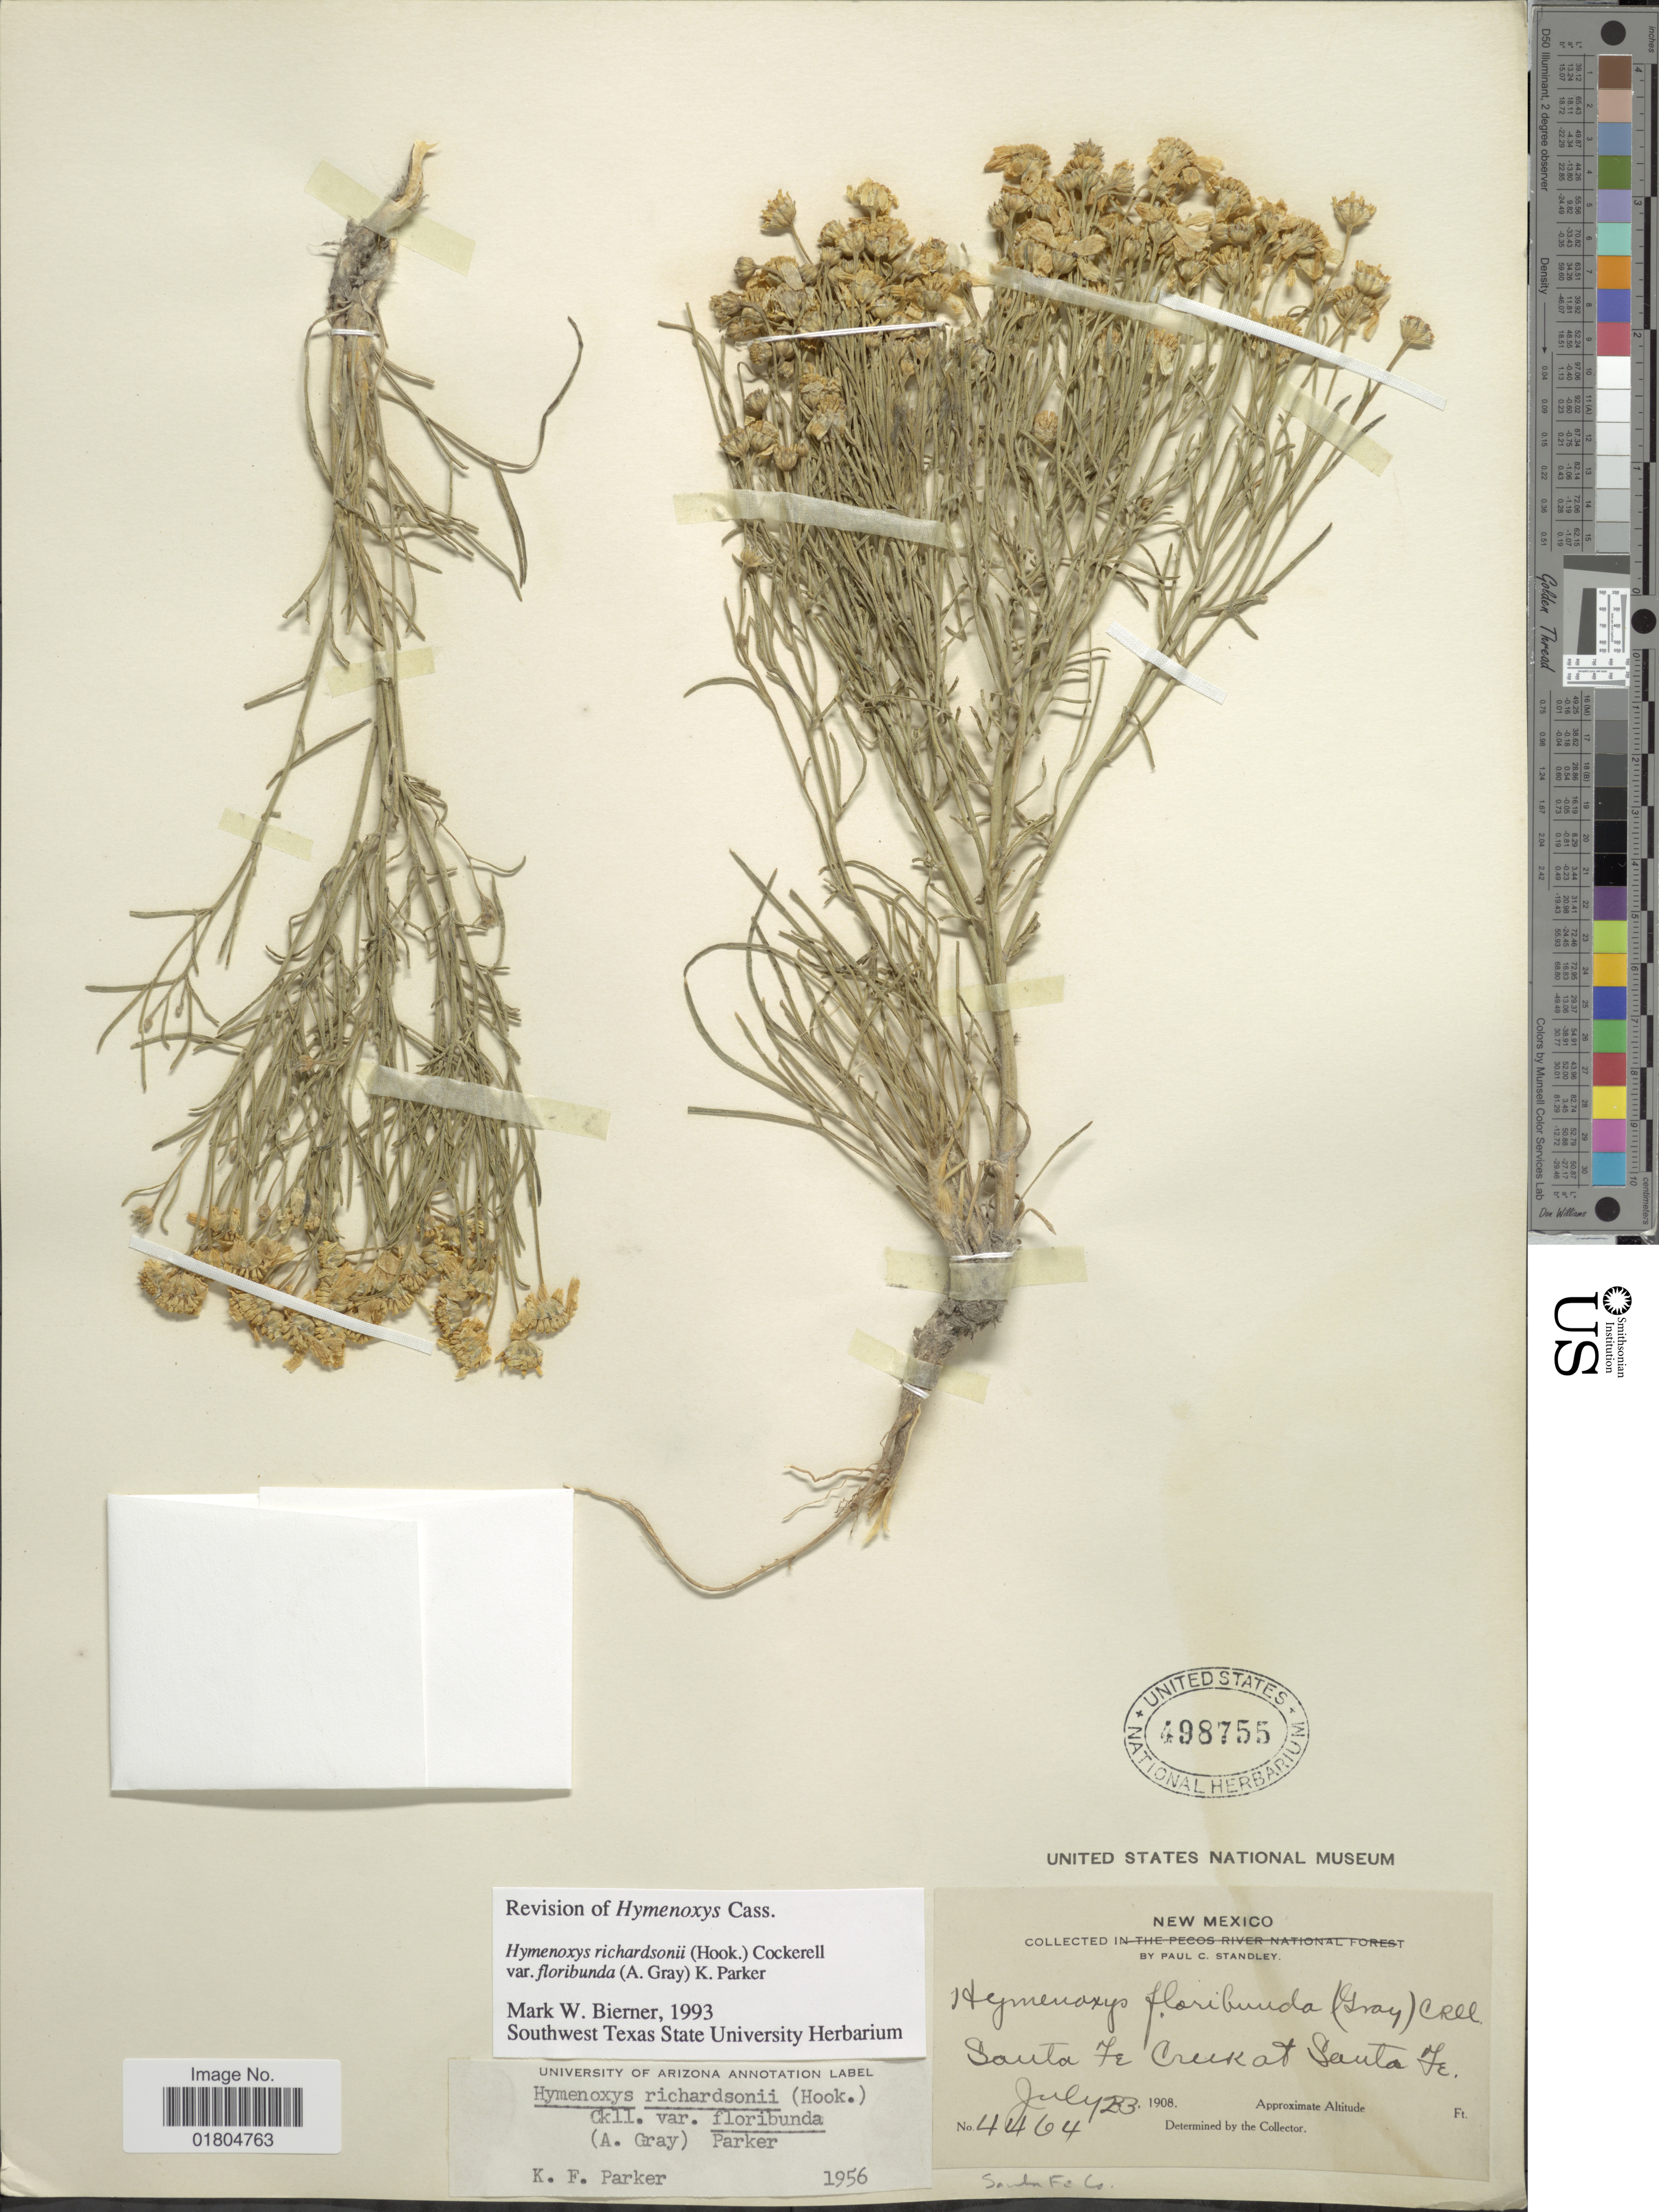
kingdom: Plantae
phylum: Tracheophyta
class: Magnoliopsida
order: Asterales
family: Asteraceae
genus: Hymenoxys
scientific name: Hymenoxys richardsonii var. floribunda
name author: (A. Gray) K.F. Parker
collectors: P. C. Standley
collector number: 4464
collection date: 1908-07-23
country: United States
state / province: New Mexico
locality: Santa Fe Creek at Santa Fe. Santa Fe Co.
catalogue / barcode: US 498755